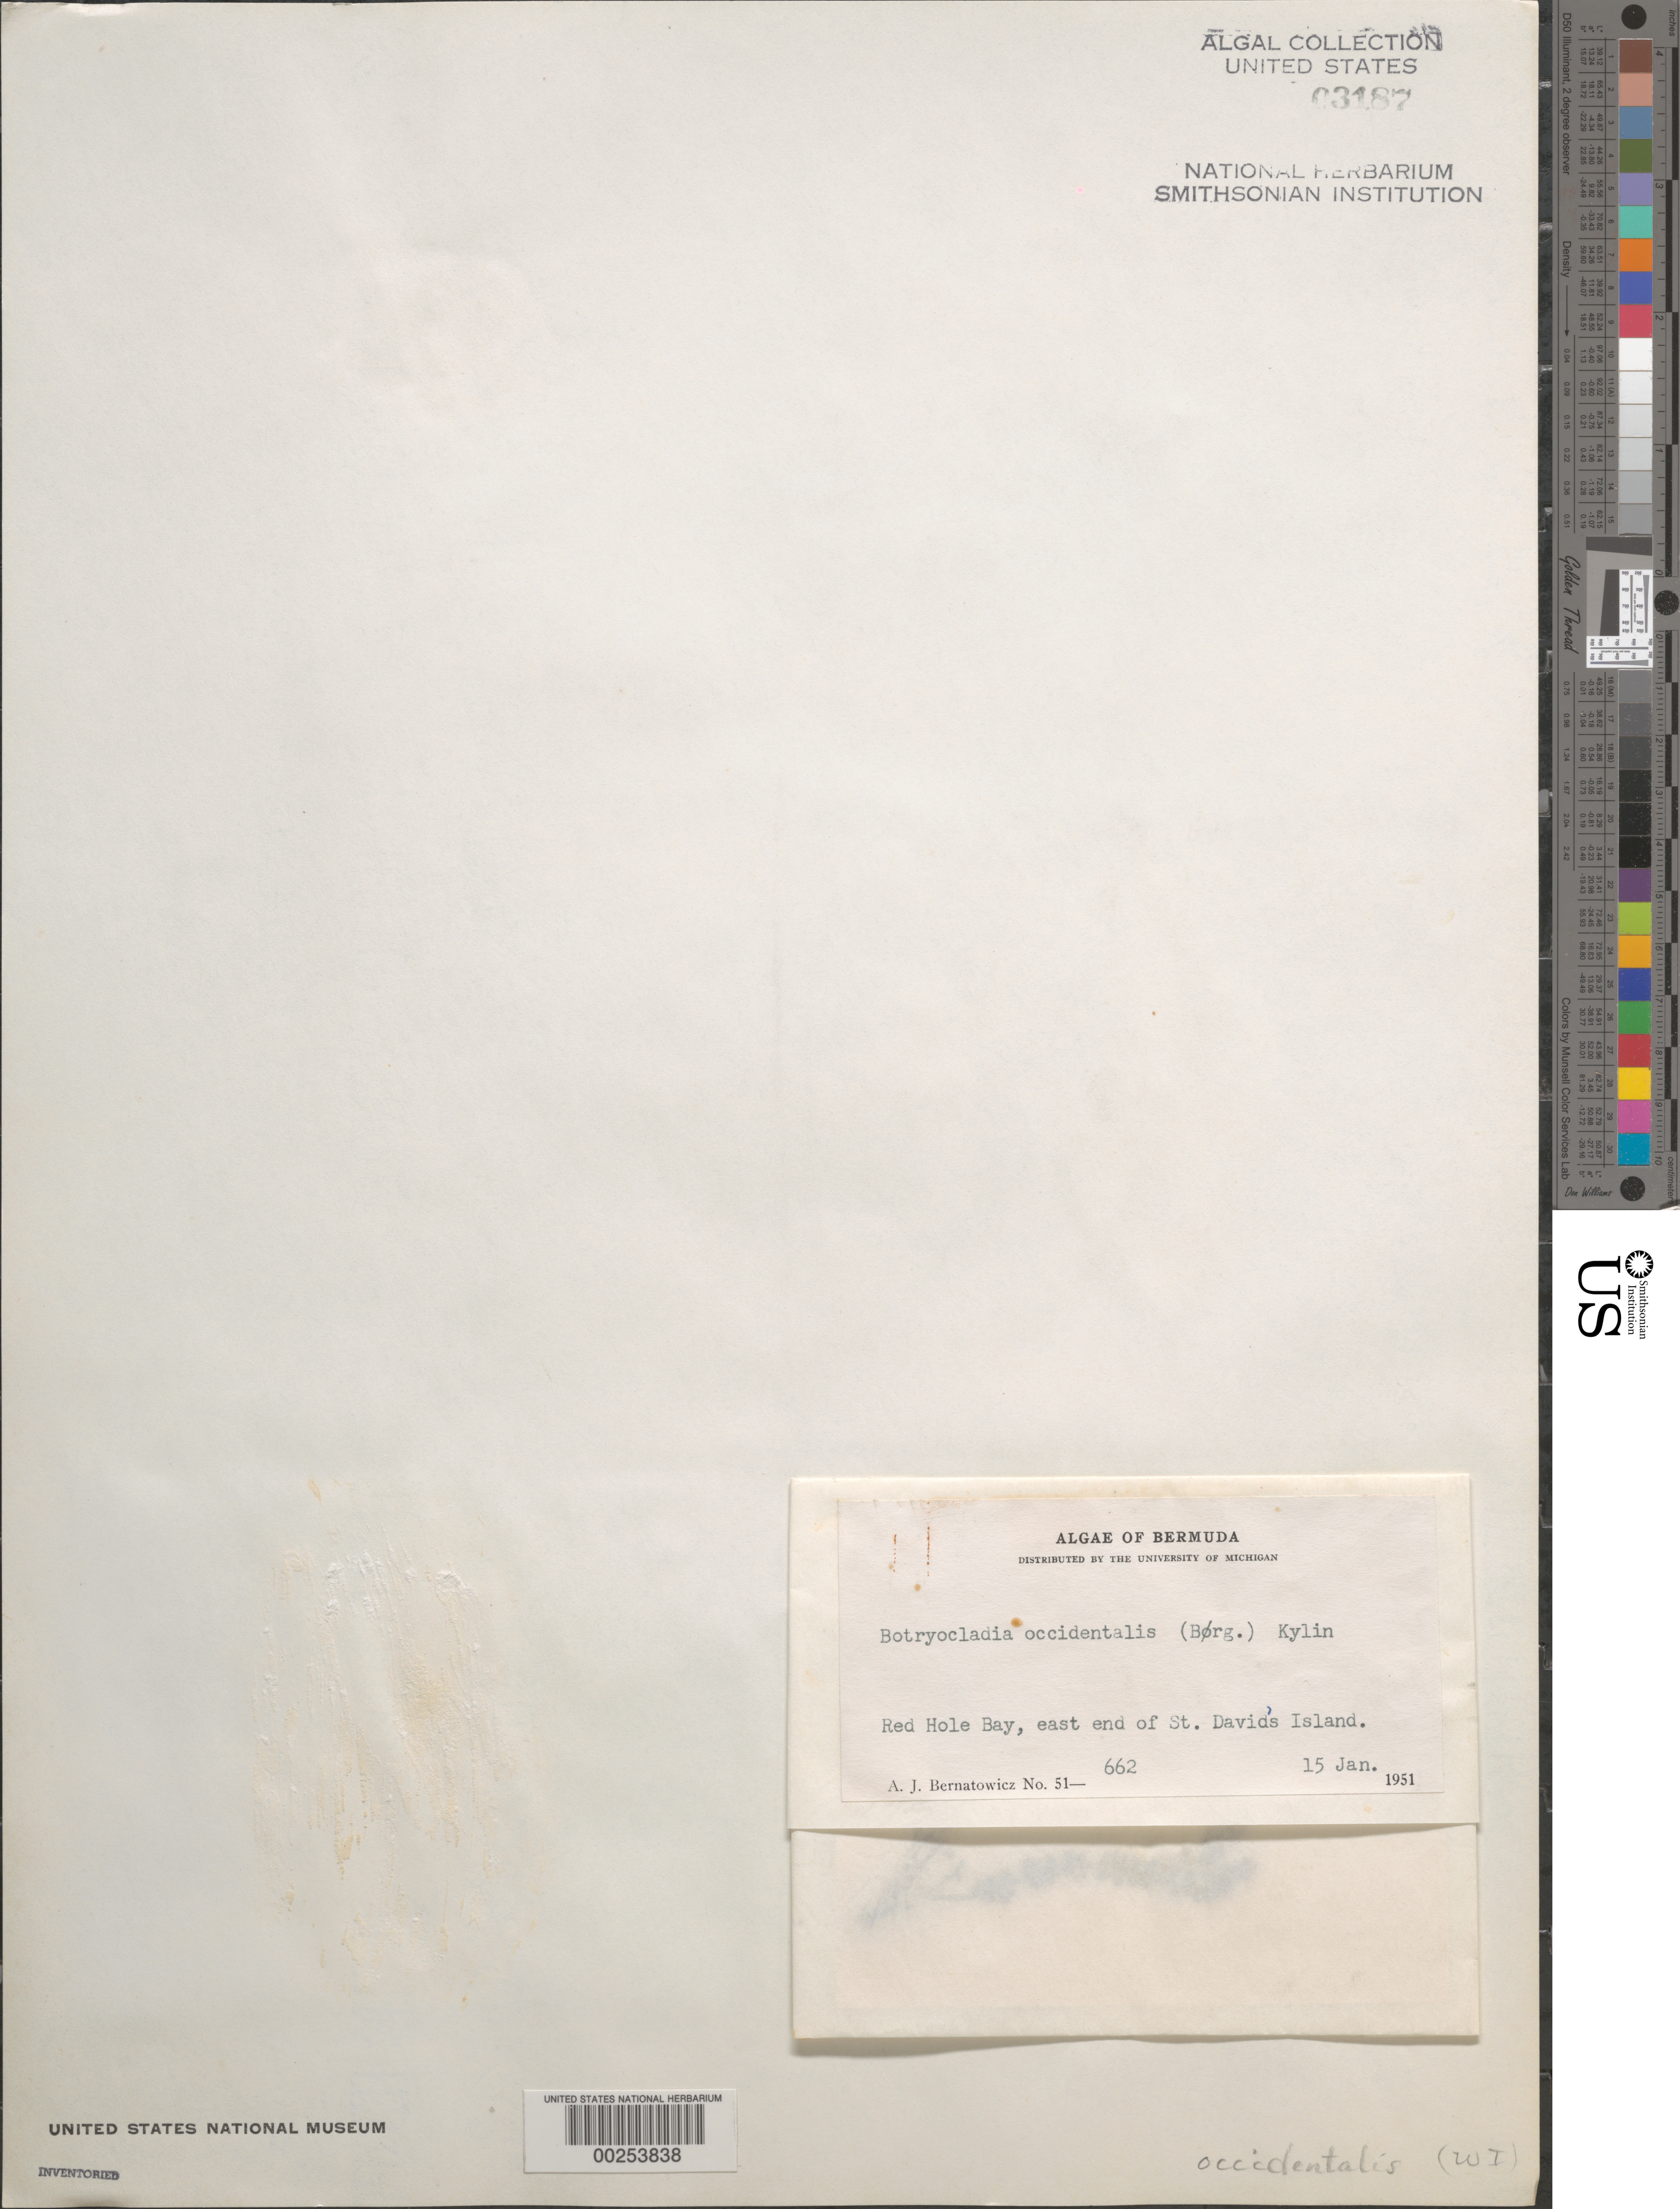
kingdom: Plantae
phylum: Rhodophyta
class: Florideophyceae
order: Rhodymeniales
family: Rhodymeniaceae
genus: Botryocladia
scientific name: Botryocladia occidentalis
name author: (Børgesen) Kylin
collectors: A. Bernatowicz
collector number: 51-662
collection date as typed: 15 Jan 1951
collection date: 1951-01-15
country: Bermuda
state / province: Saint George's (parish)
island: St. David's Island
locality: Red Hole Bay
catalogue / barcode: US 3187